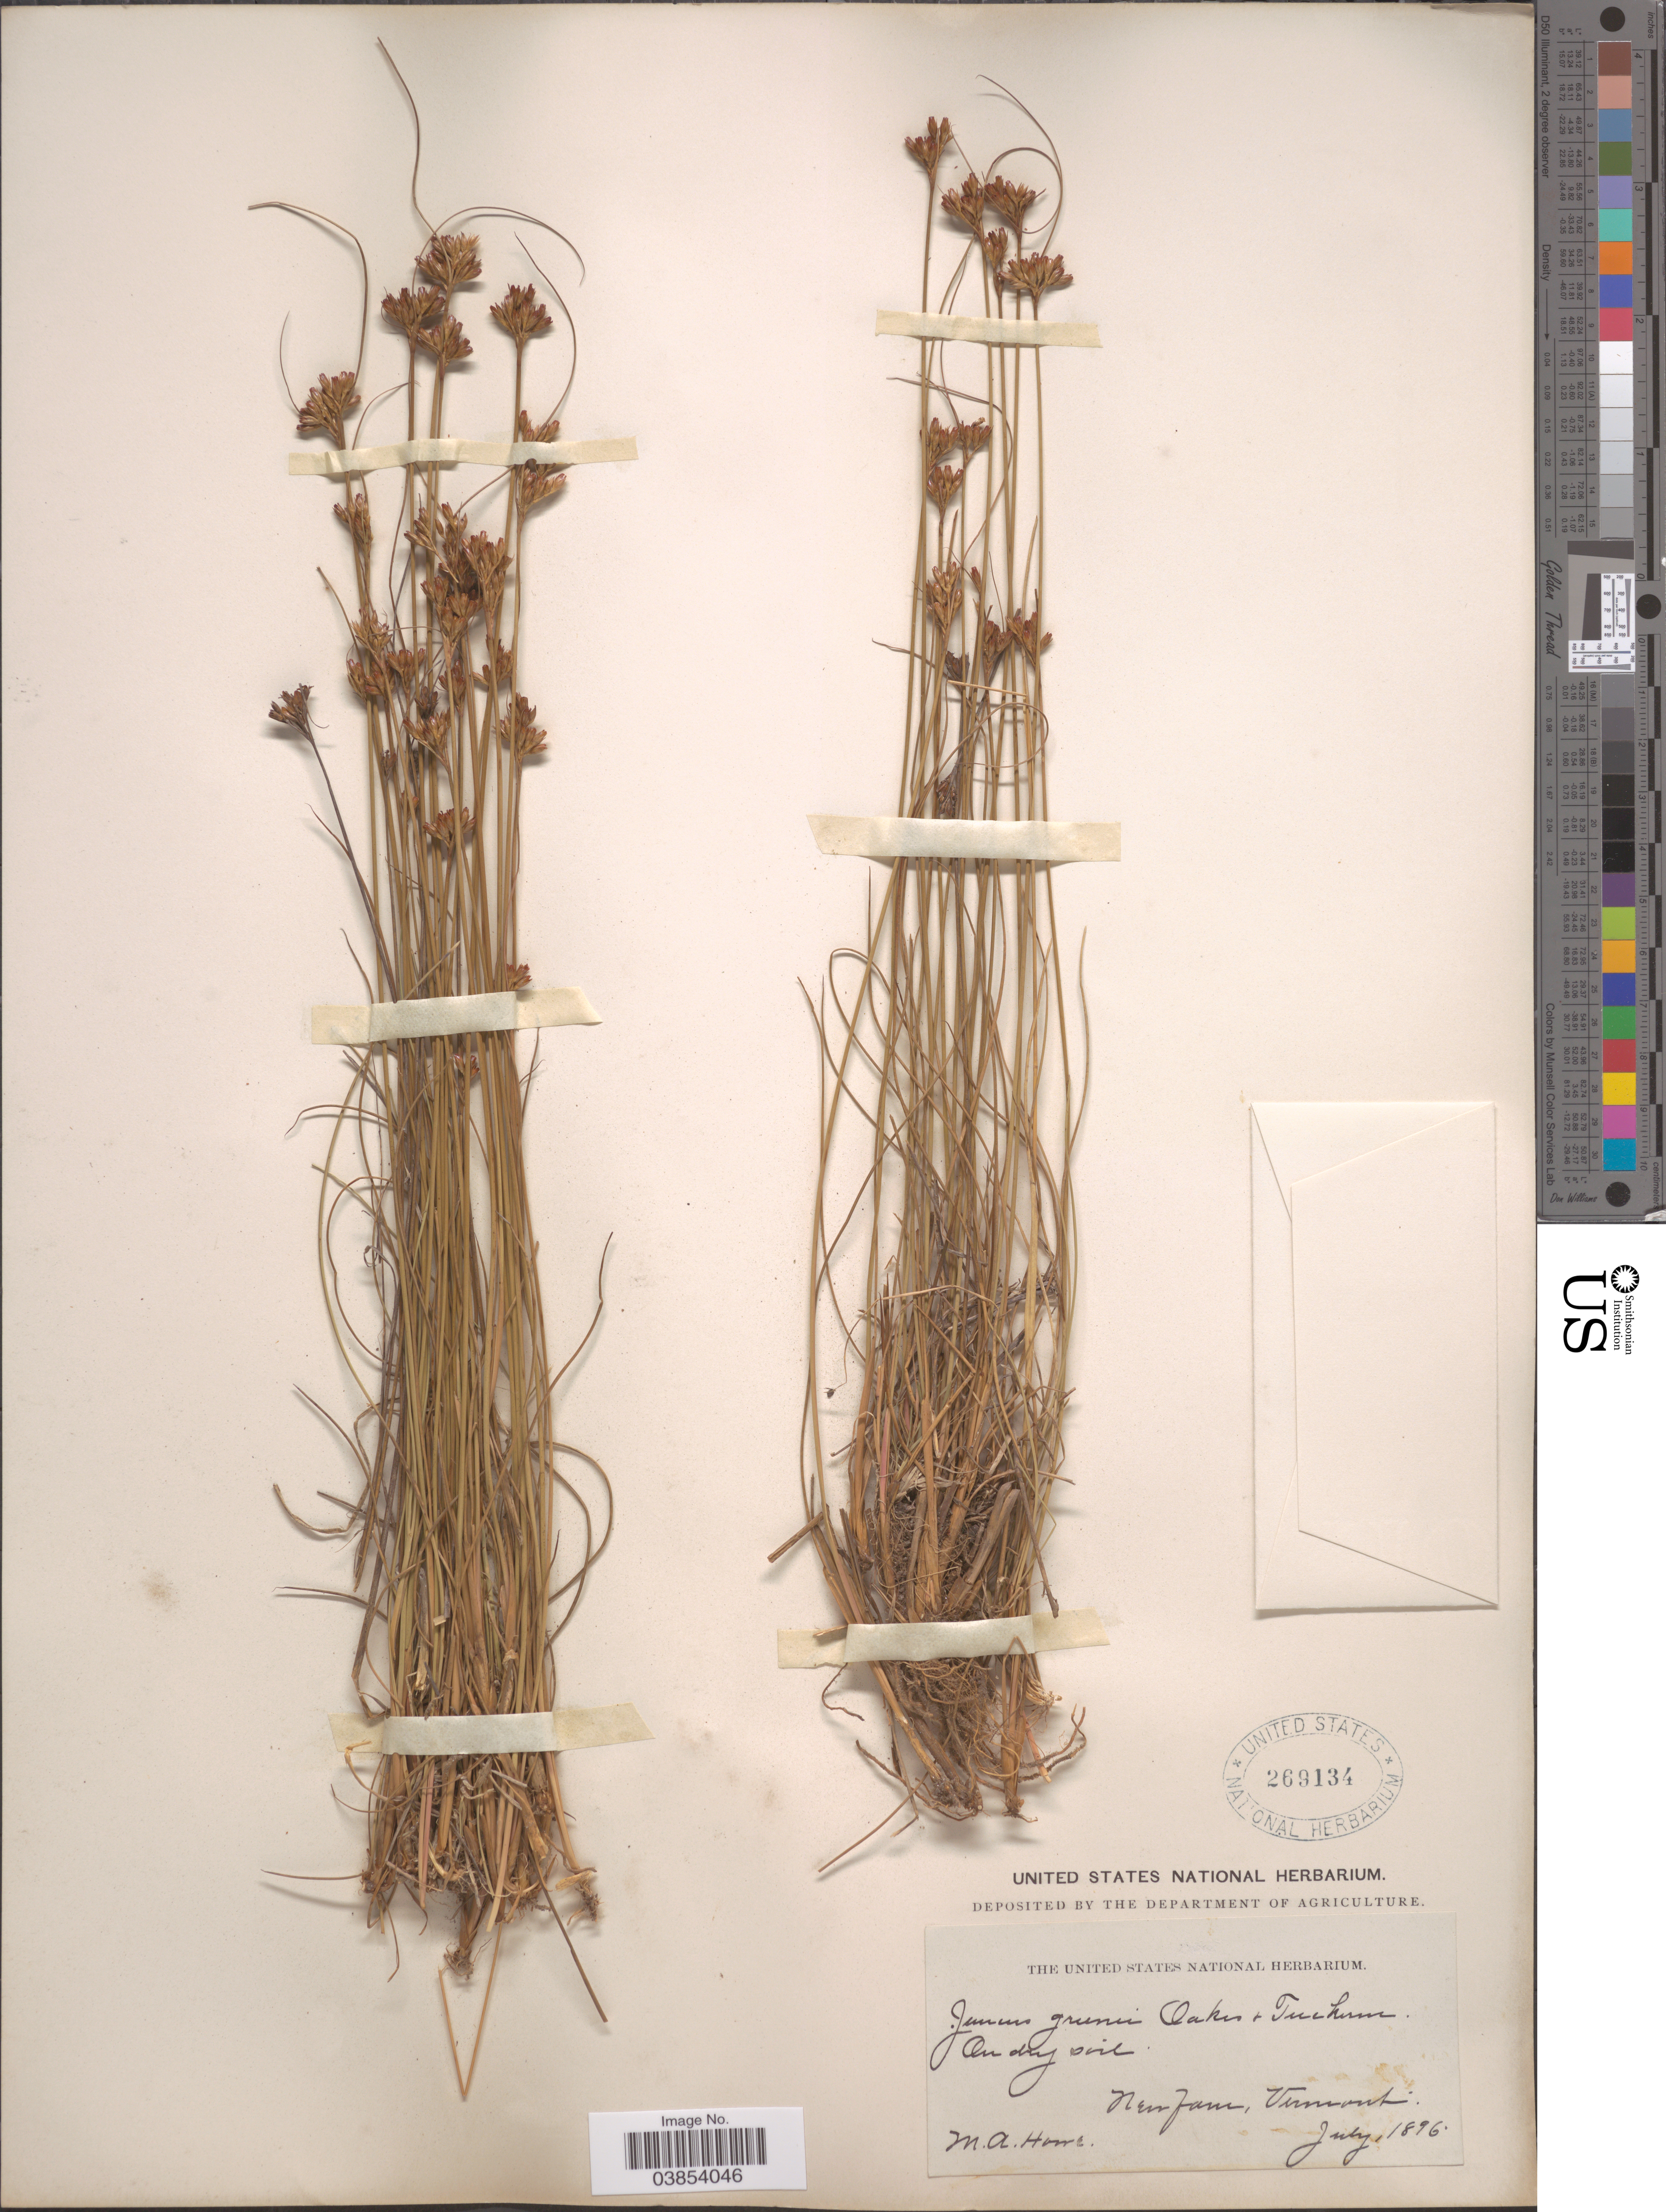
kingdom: Plantae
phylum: Tracheophyta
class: Liliopsida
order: Poales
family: Juncaceae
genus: Juncus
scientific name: Juncus greenei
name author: Oakes & Tuck.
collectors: M. A. Howe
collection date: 1896-07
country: United States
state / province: Vermont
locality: Newfane.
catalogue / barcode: US 269134